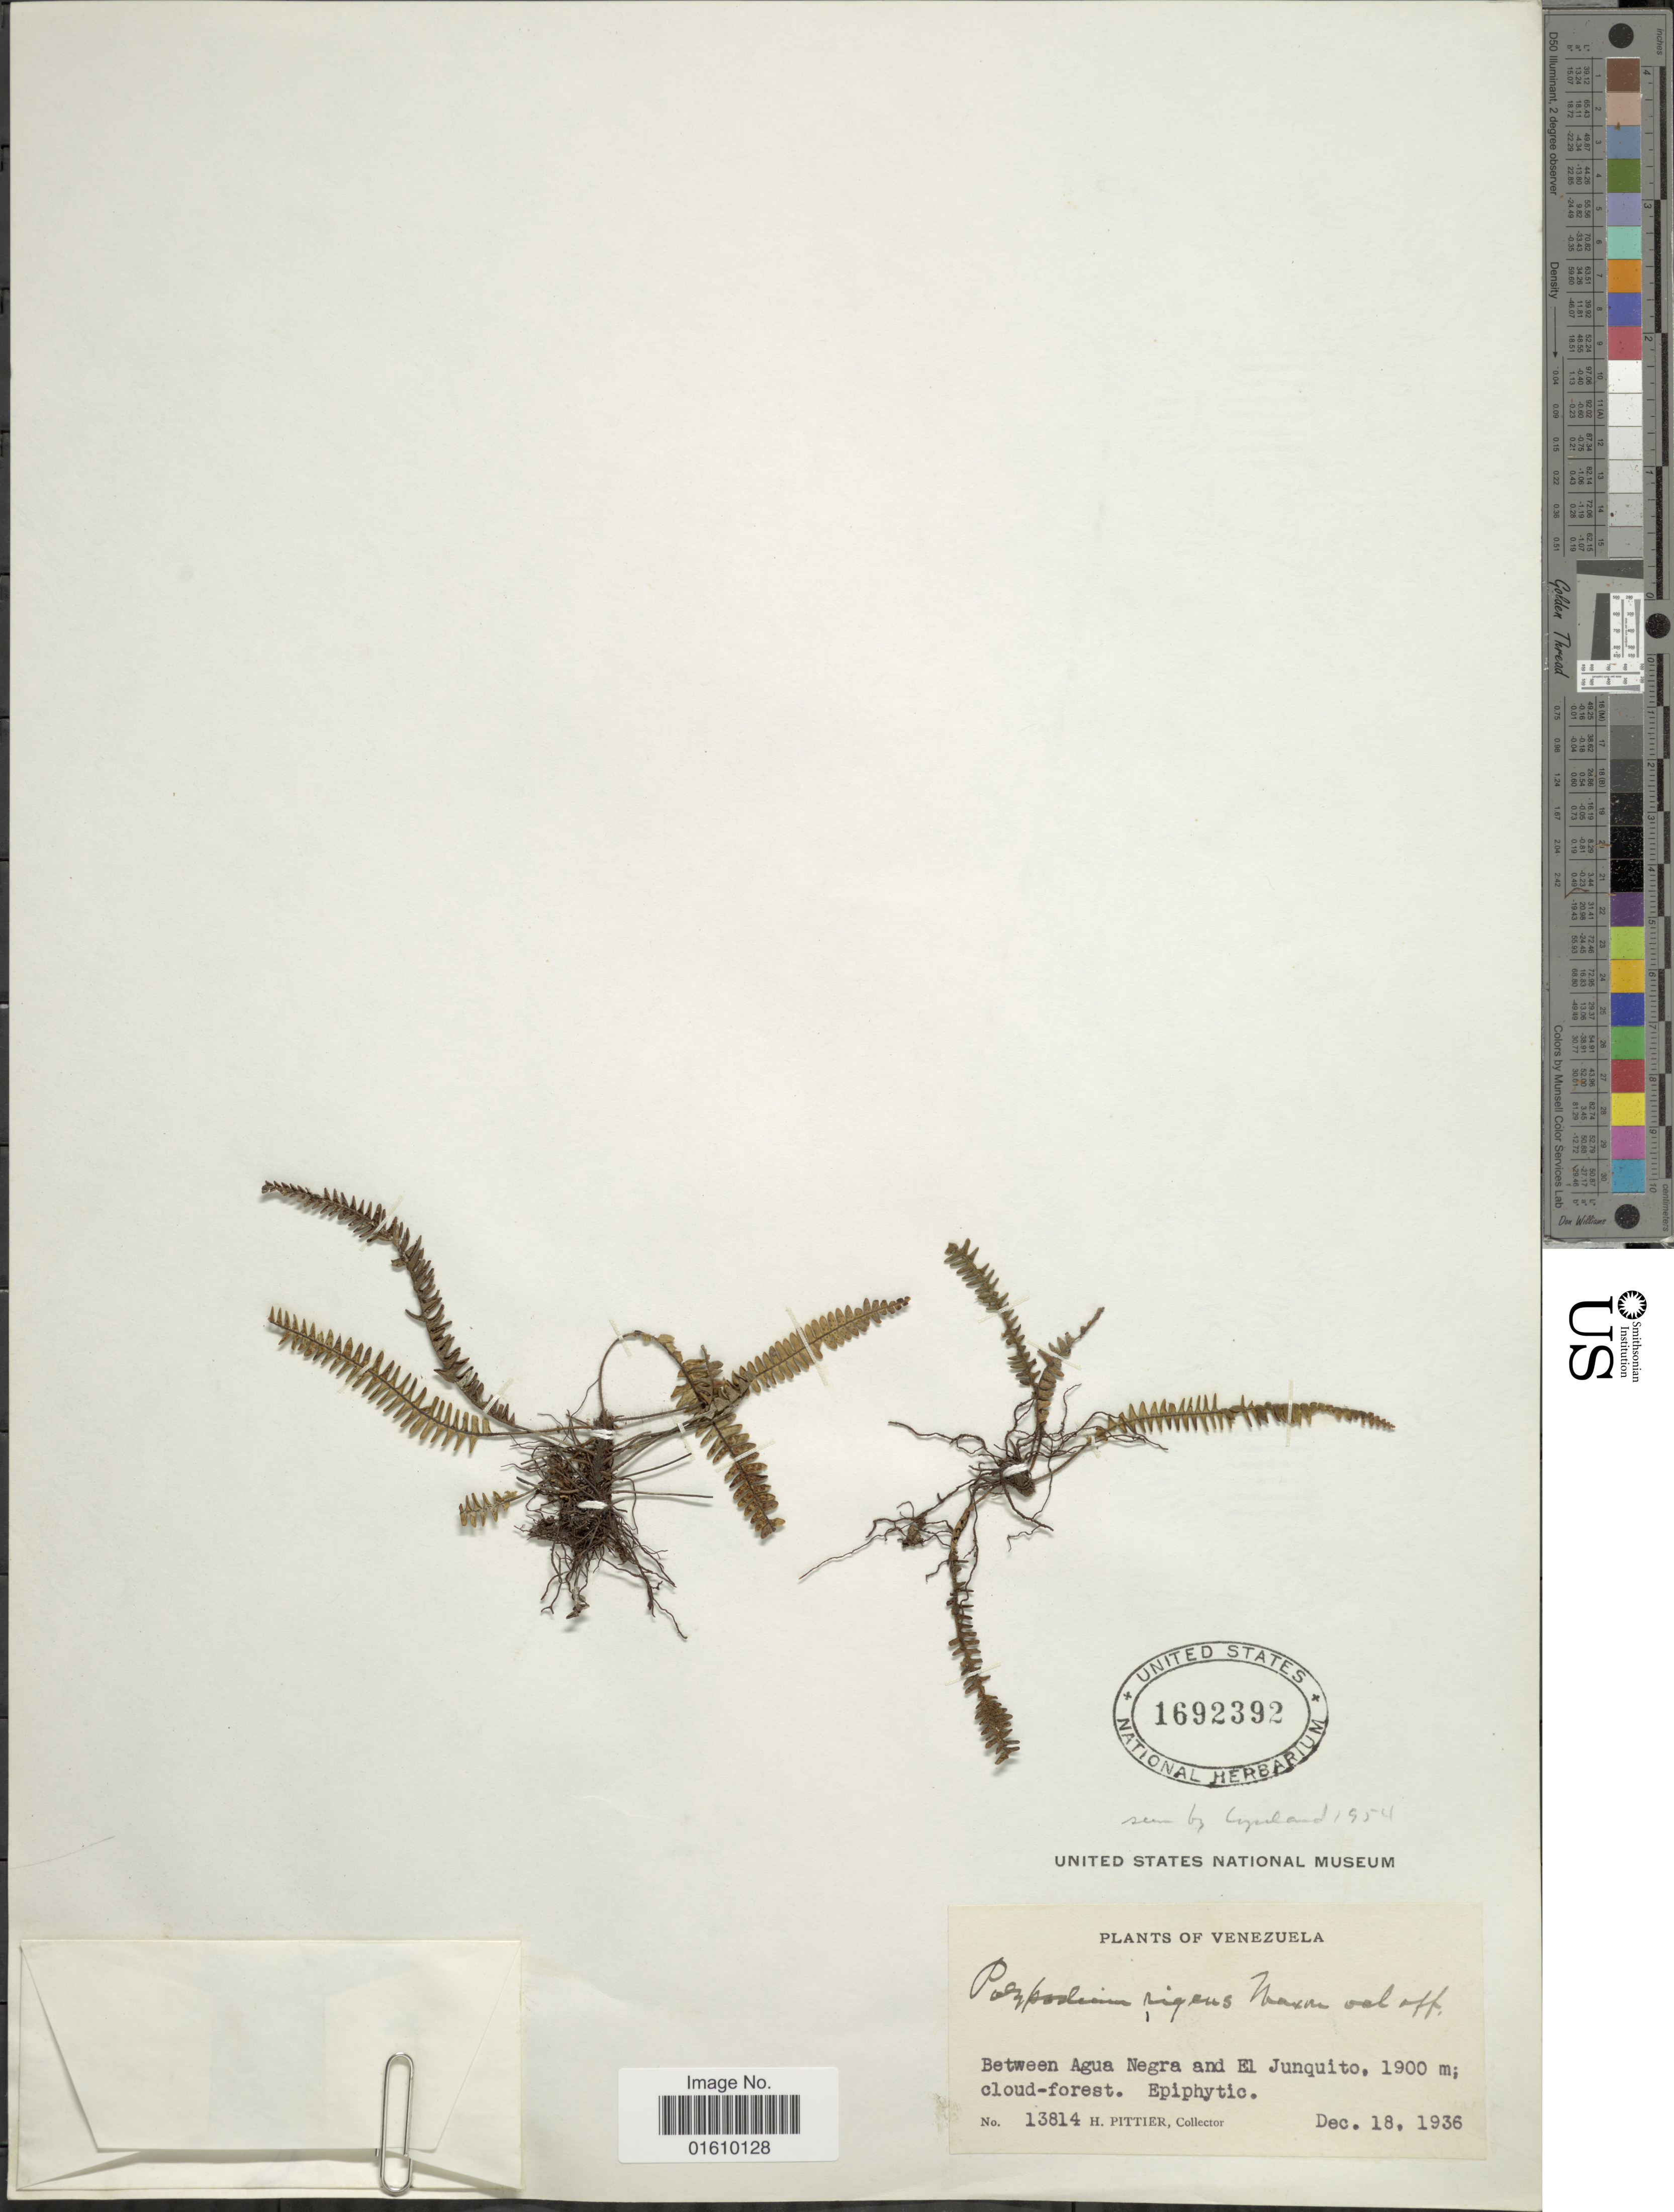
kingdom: Plantae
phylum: Tracheophyta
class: Polypodiopsida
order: Polypodiales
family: Polypodiaceae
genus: Melpomene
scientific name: Melpomene xiphopteroides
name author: (Liebm.) A.R. Sm. & R.C. Moran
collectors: H. F. Pittier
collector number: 13814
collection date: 1936-12-18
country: Venezuela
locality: Between Agua Negra and El Junquito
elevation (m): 1900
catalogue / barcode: US 1692392